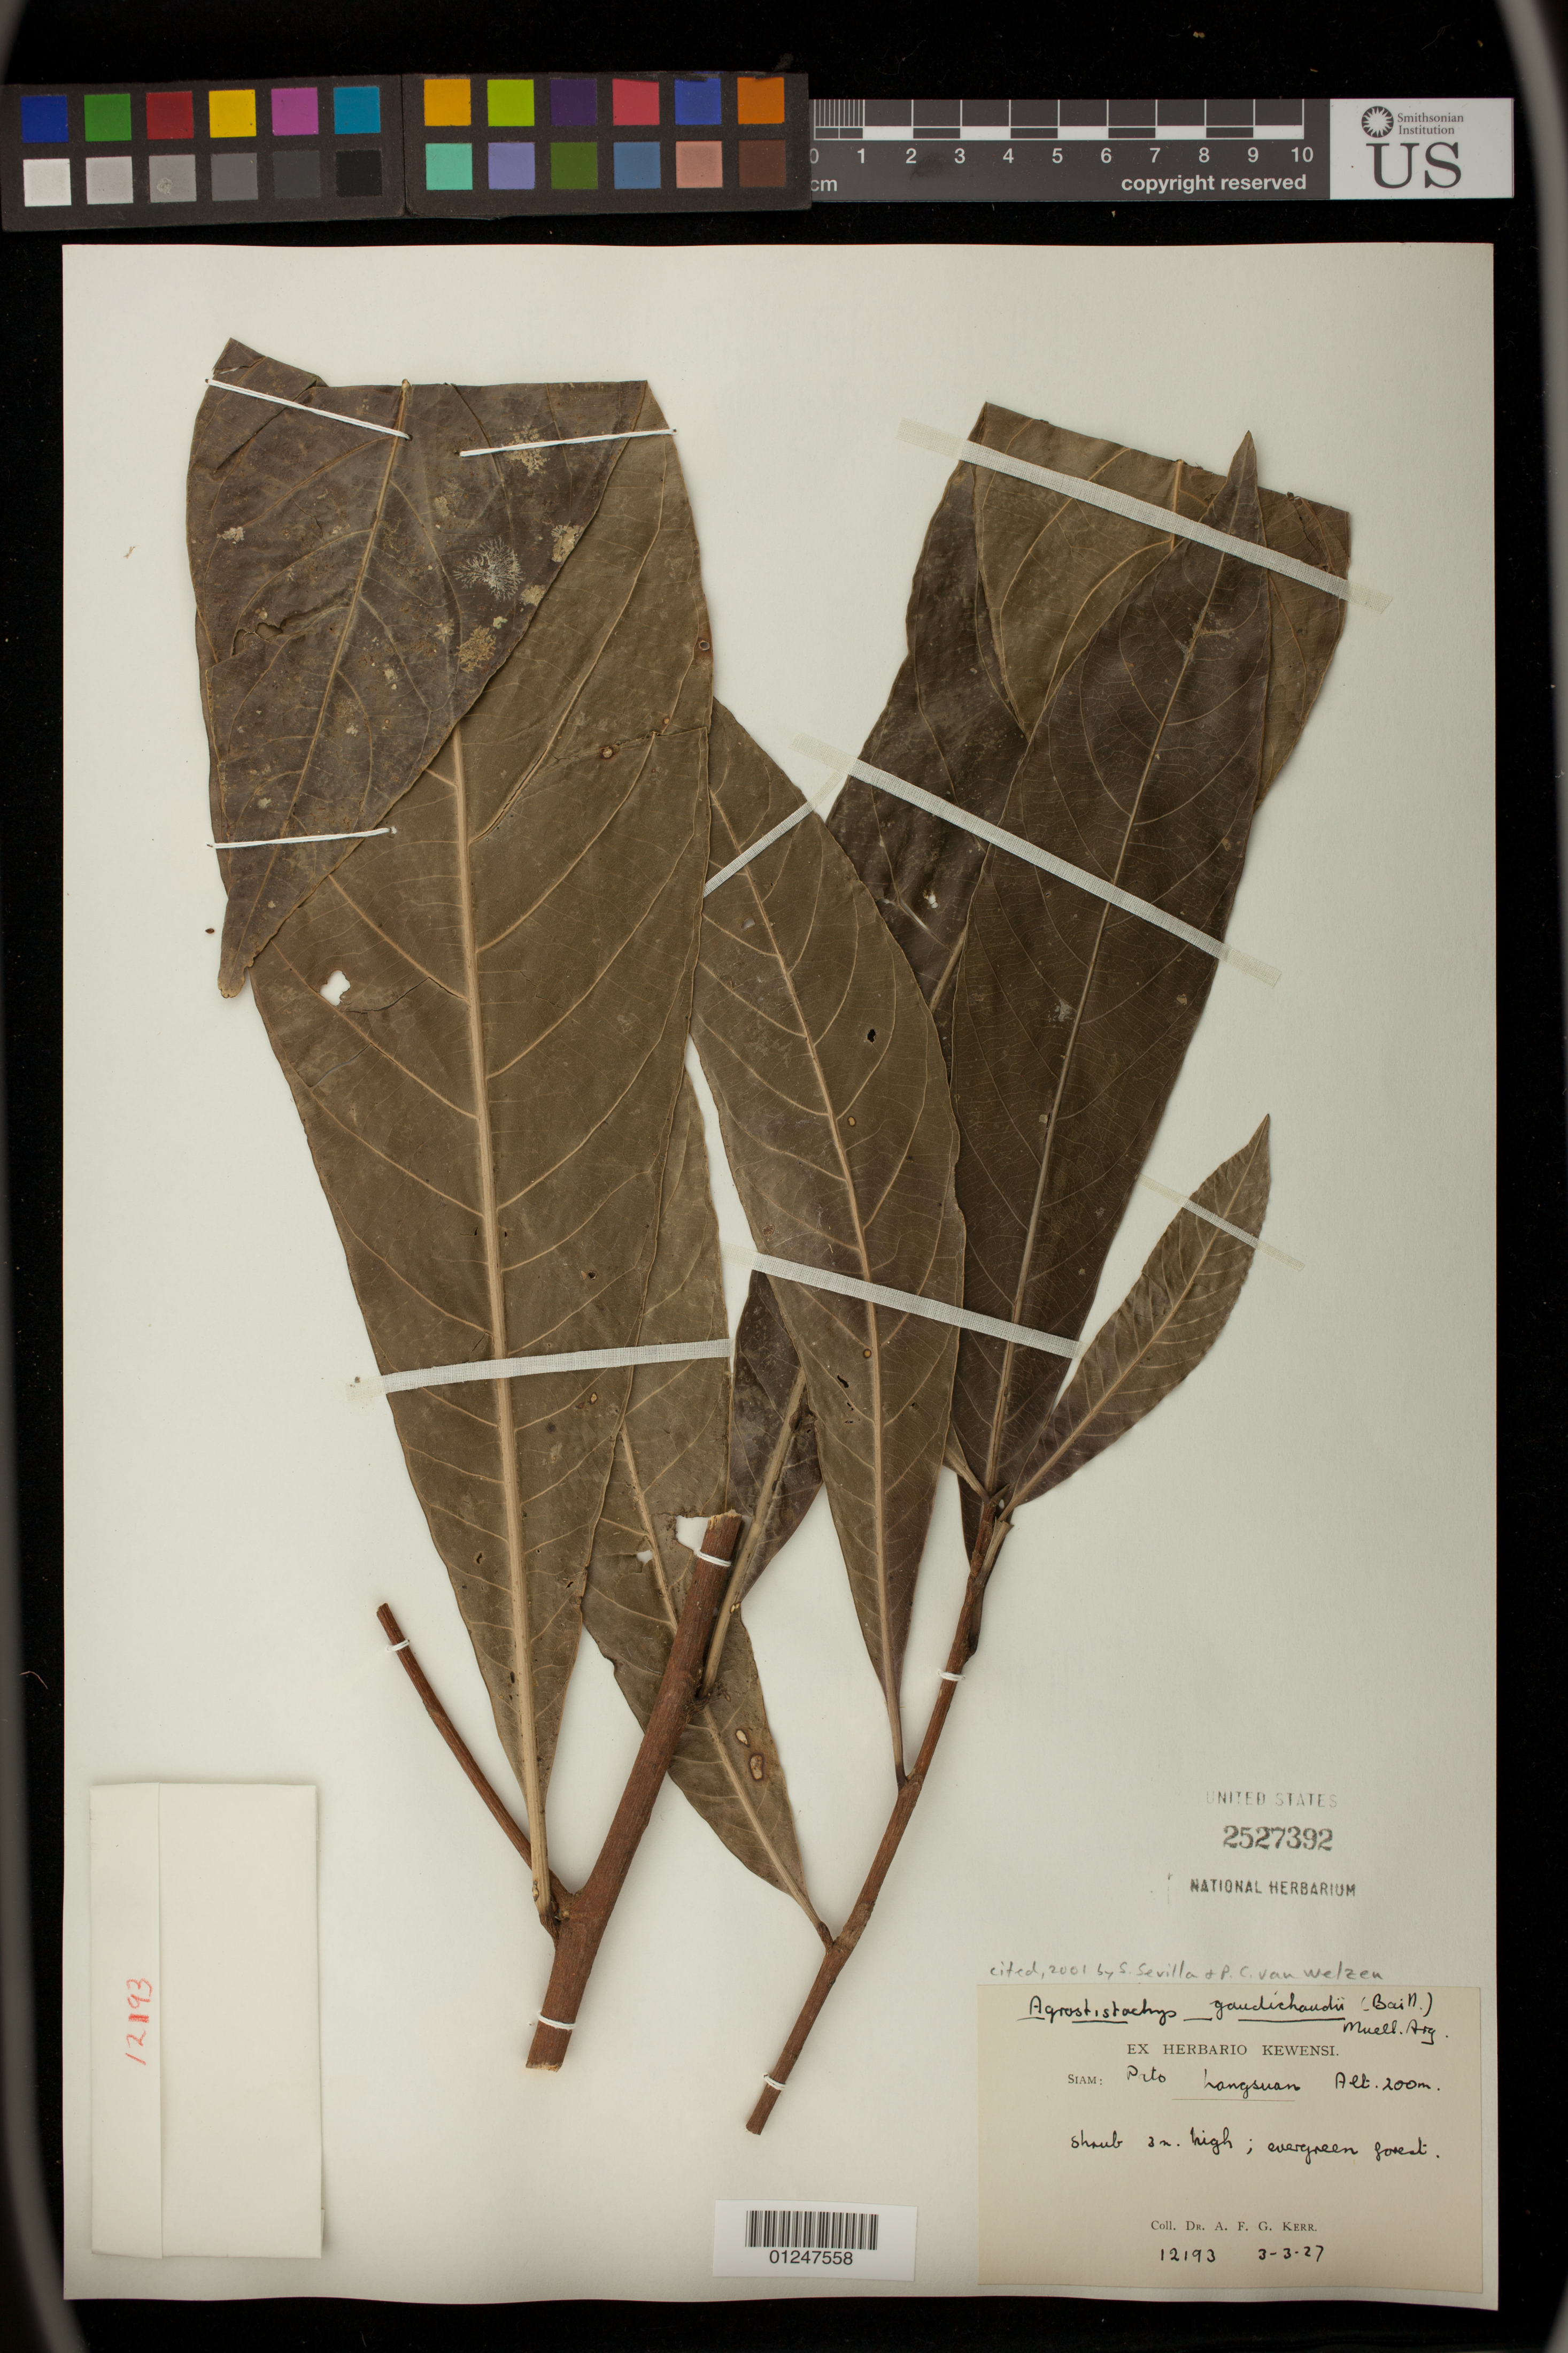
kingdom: Plantae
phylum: Tracheophyta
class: Magnoliopsida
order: Malpighiales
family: Euphorbiaceae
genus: Agrostistachys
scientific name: Agrostistachys gaudichaudii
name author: Baill. ex Müll. Arg.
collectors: A. F. G. Kerr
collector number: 12193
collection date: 1927-03-03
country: Thailand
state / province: Chumpon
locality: Pato Langsuan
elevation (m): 200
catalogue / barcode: US 2527392